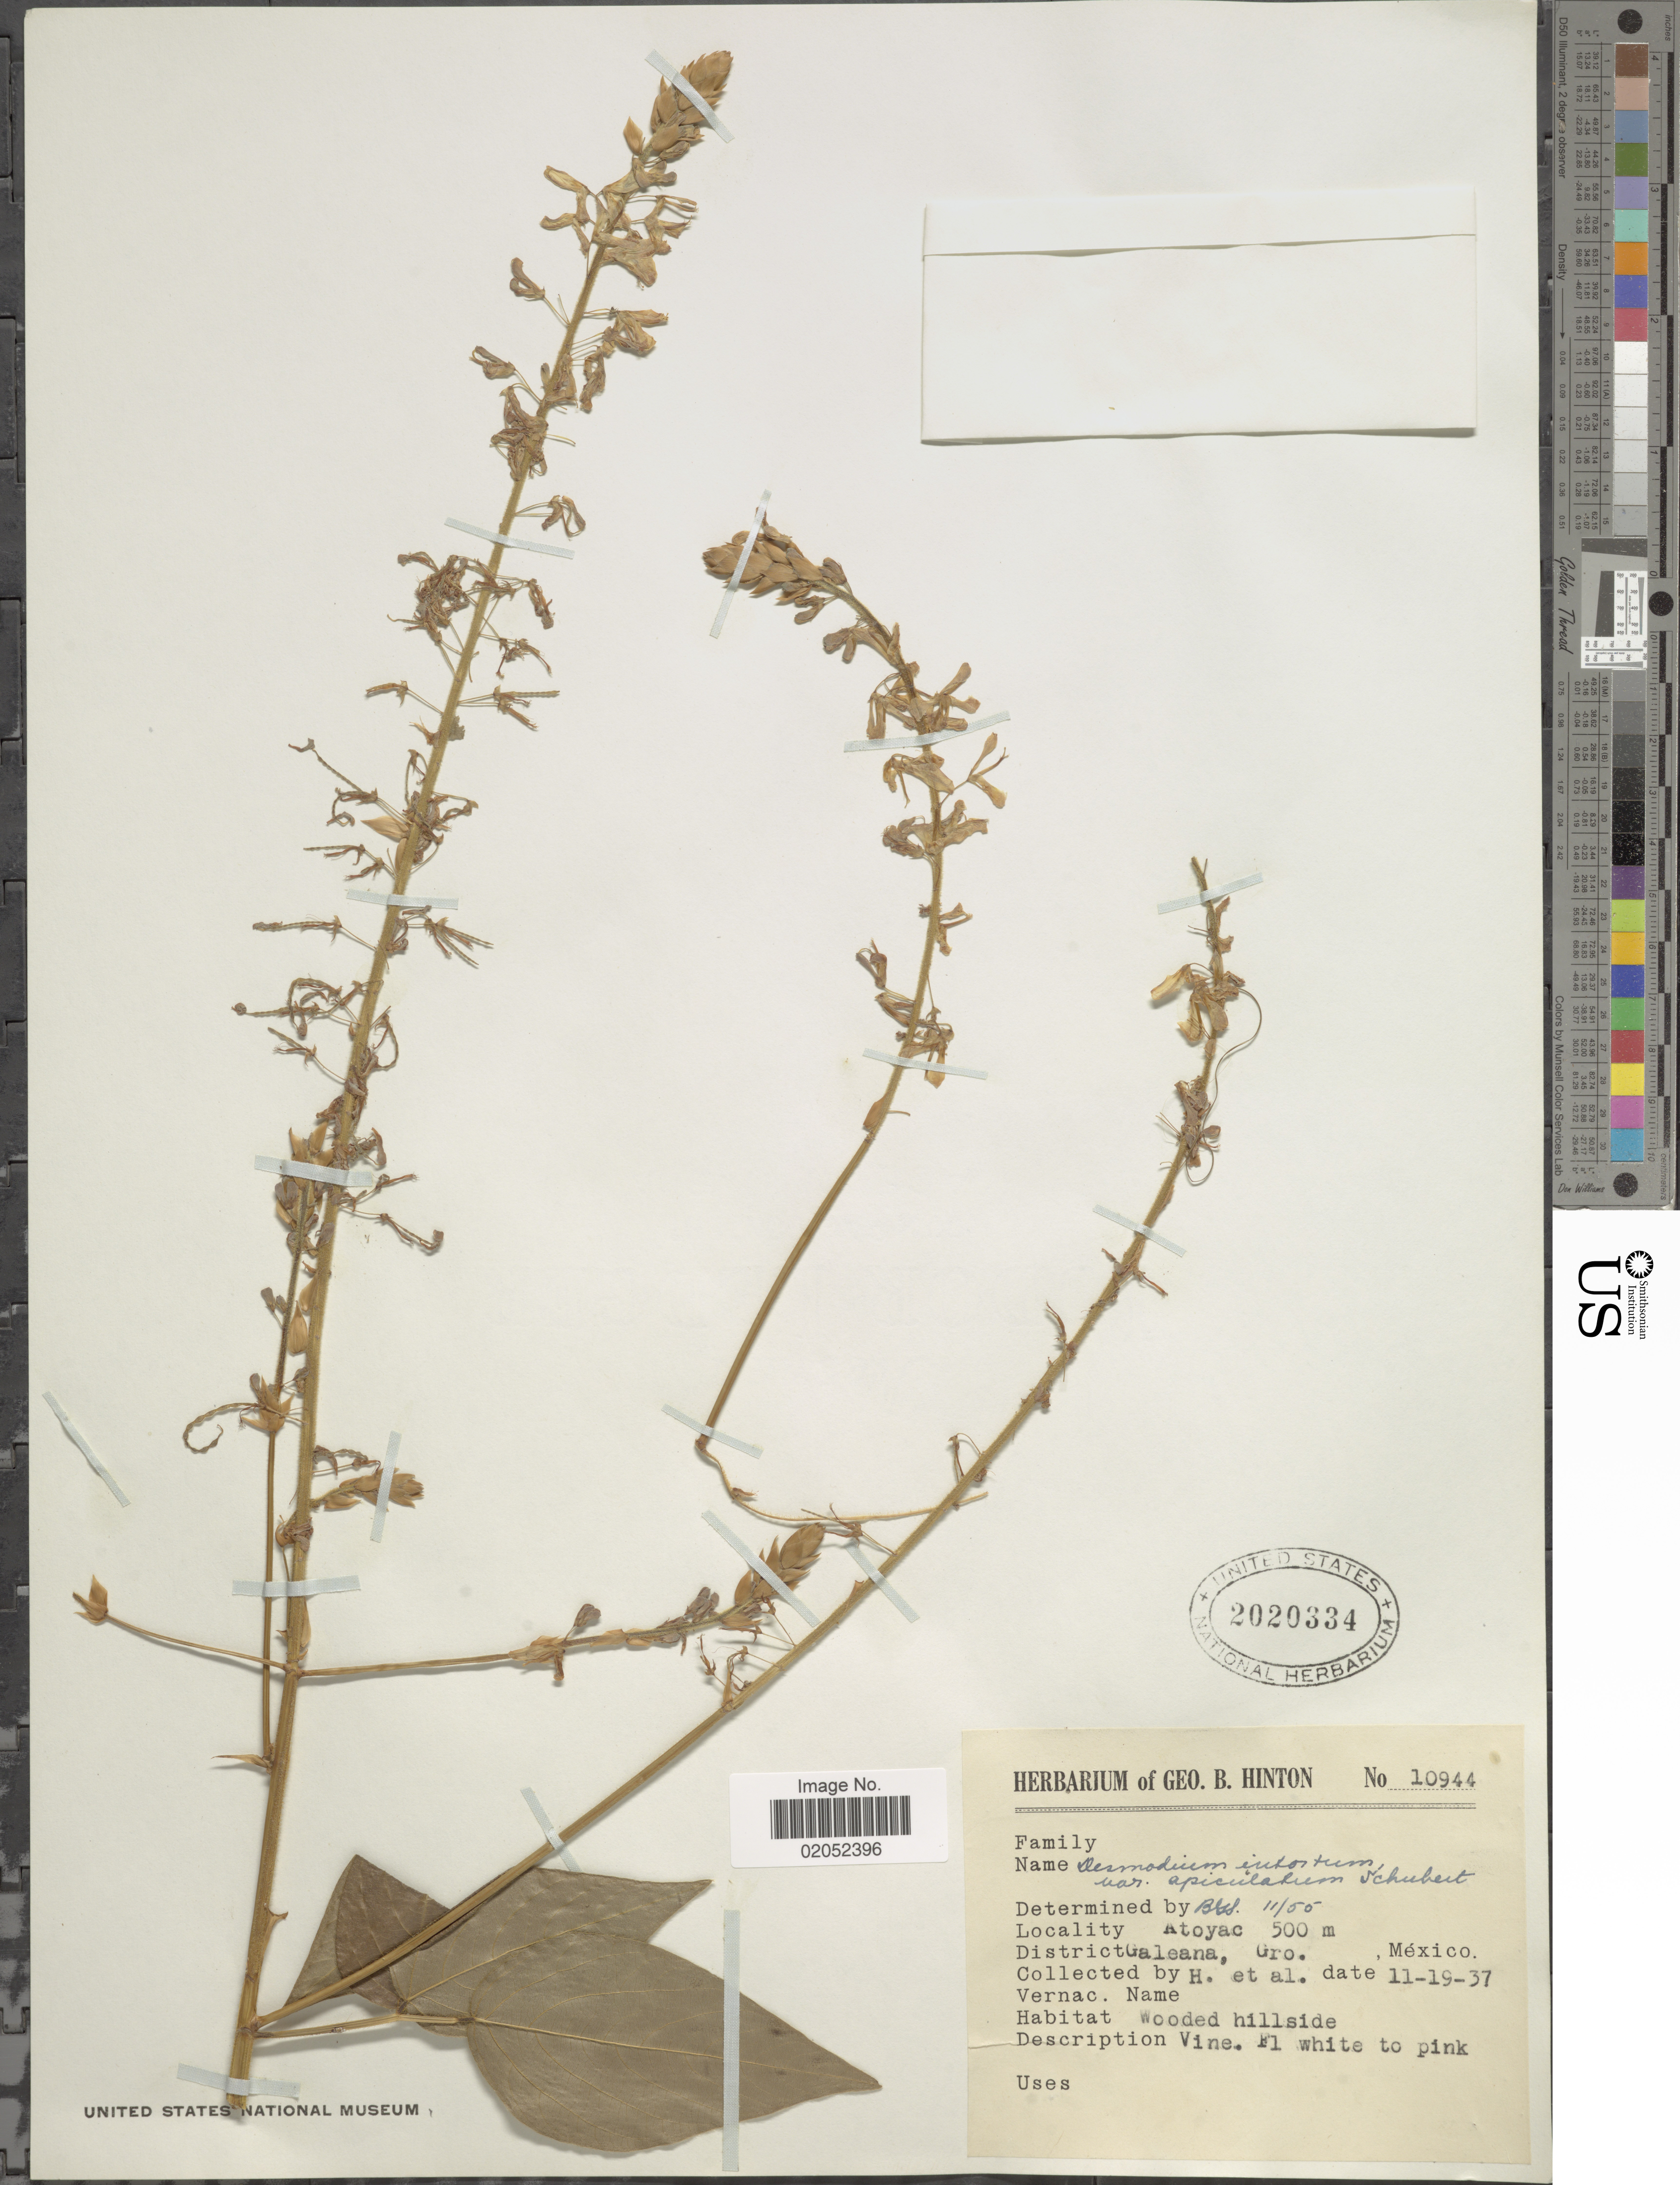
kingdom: Plantae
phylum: Tracheophyta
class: Magnoliopsida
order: Fabales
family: Fabaceae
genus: Desmodium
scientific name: Desmodium intortum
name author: (Mill.) Urb.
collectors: G. B. Hinton & et al.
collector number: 10944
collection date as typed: Transcribed d/m/y: 19/11/37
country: Mexico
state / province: Guerrero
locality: Atoyac, Galeana. Gro. Mexico.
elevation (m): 500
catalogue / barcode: US 2020334